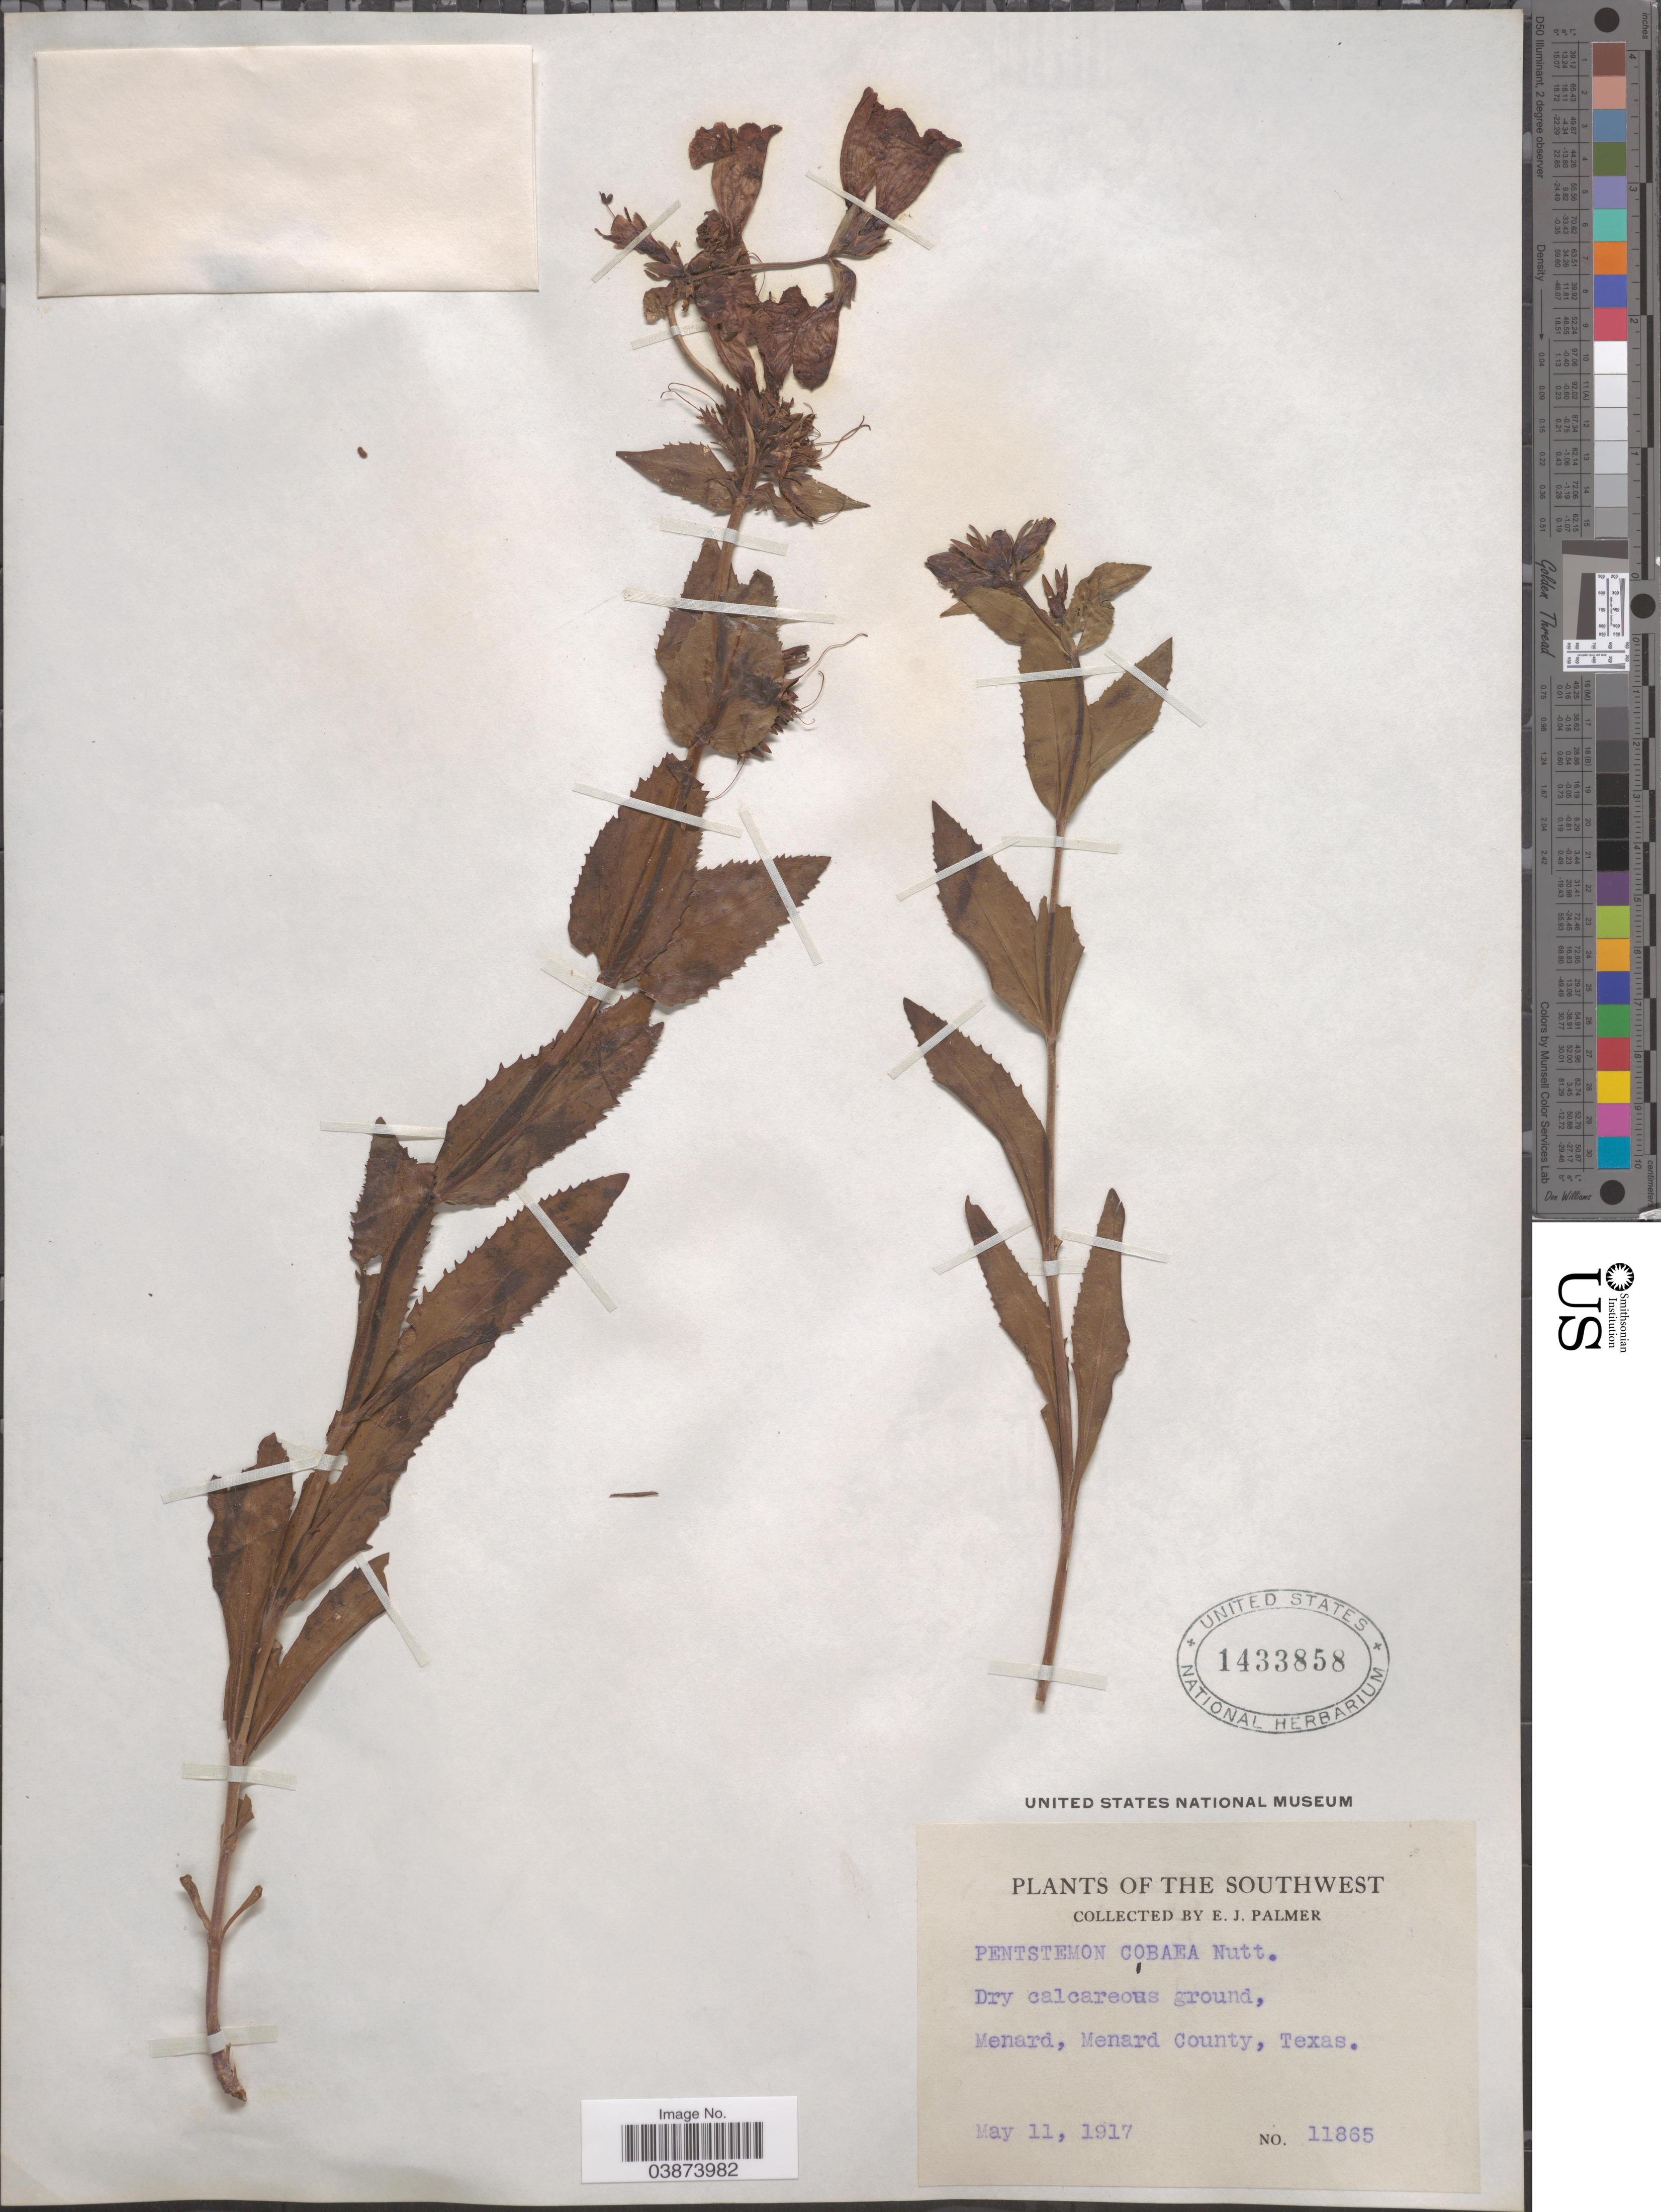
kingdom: Plantae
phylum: Tracheophyta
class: Magnoliopsida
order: Lamiales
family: Plantaginaceae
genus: Penstemon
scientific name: Penstemon cobaea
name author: (Nutt.)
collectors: E. J. Palmer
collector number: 11865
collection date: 1917-05-11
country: United States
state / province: Texas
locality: The Southwest. Menard, Menard County.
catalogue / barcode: US 1433858